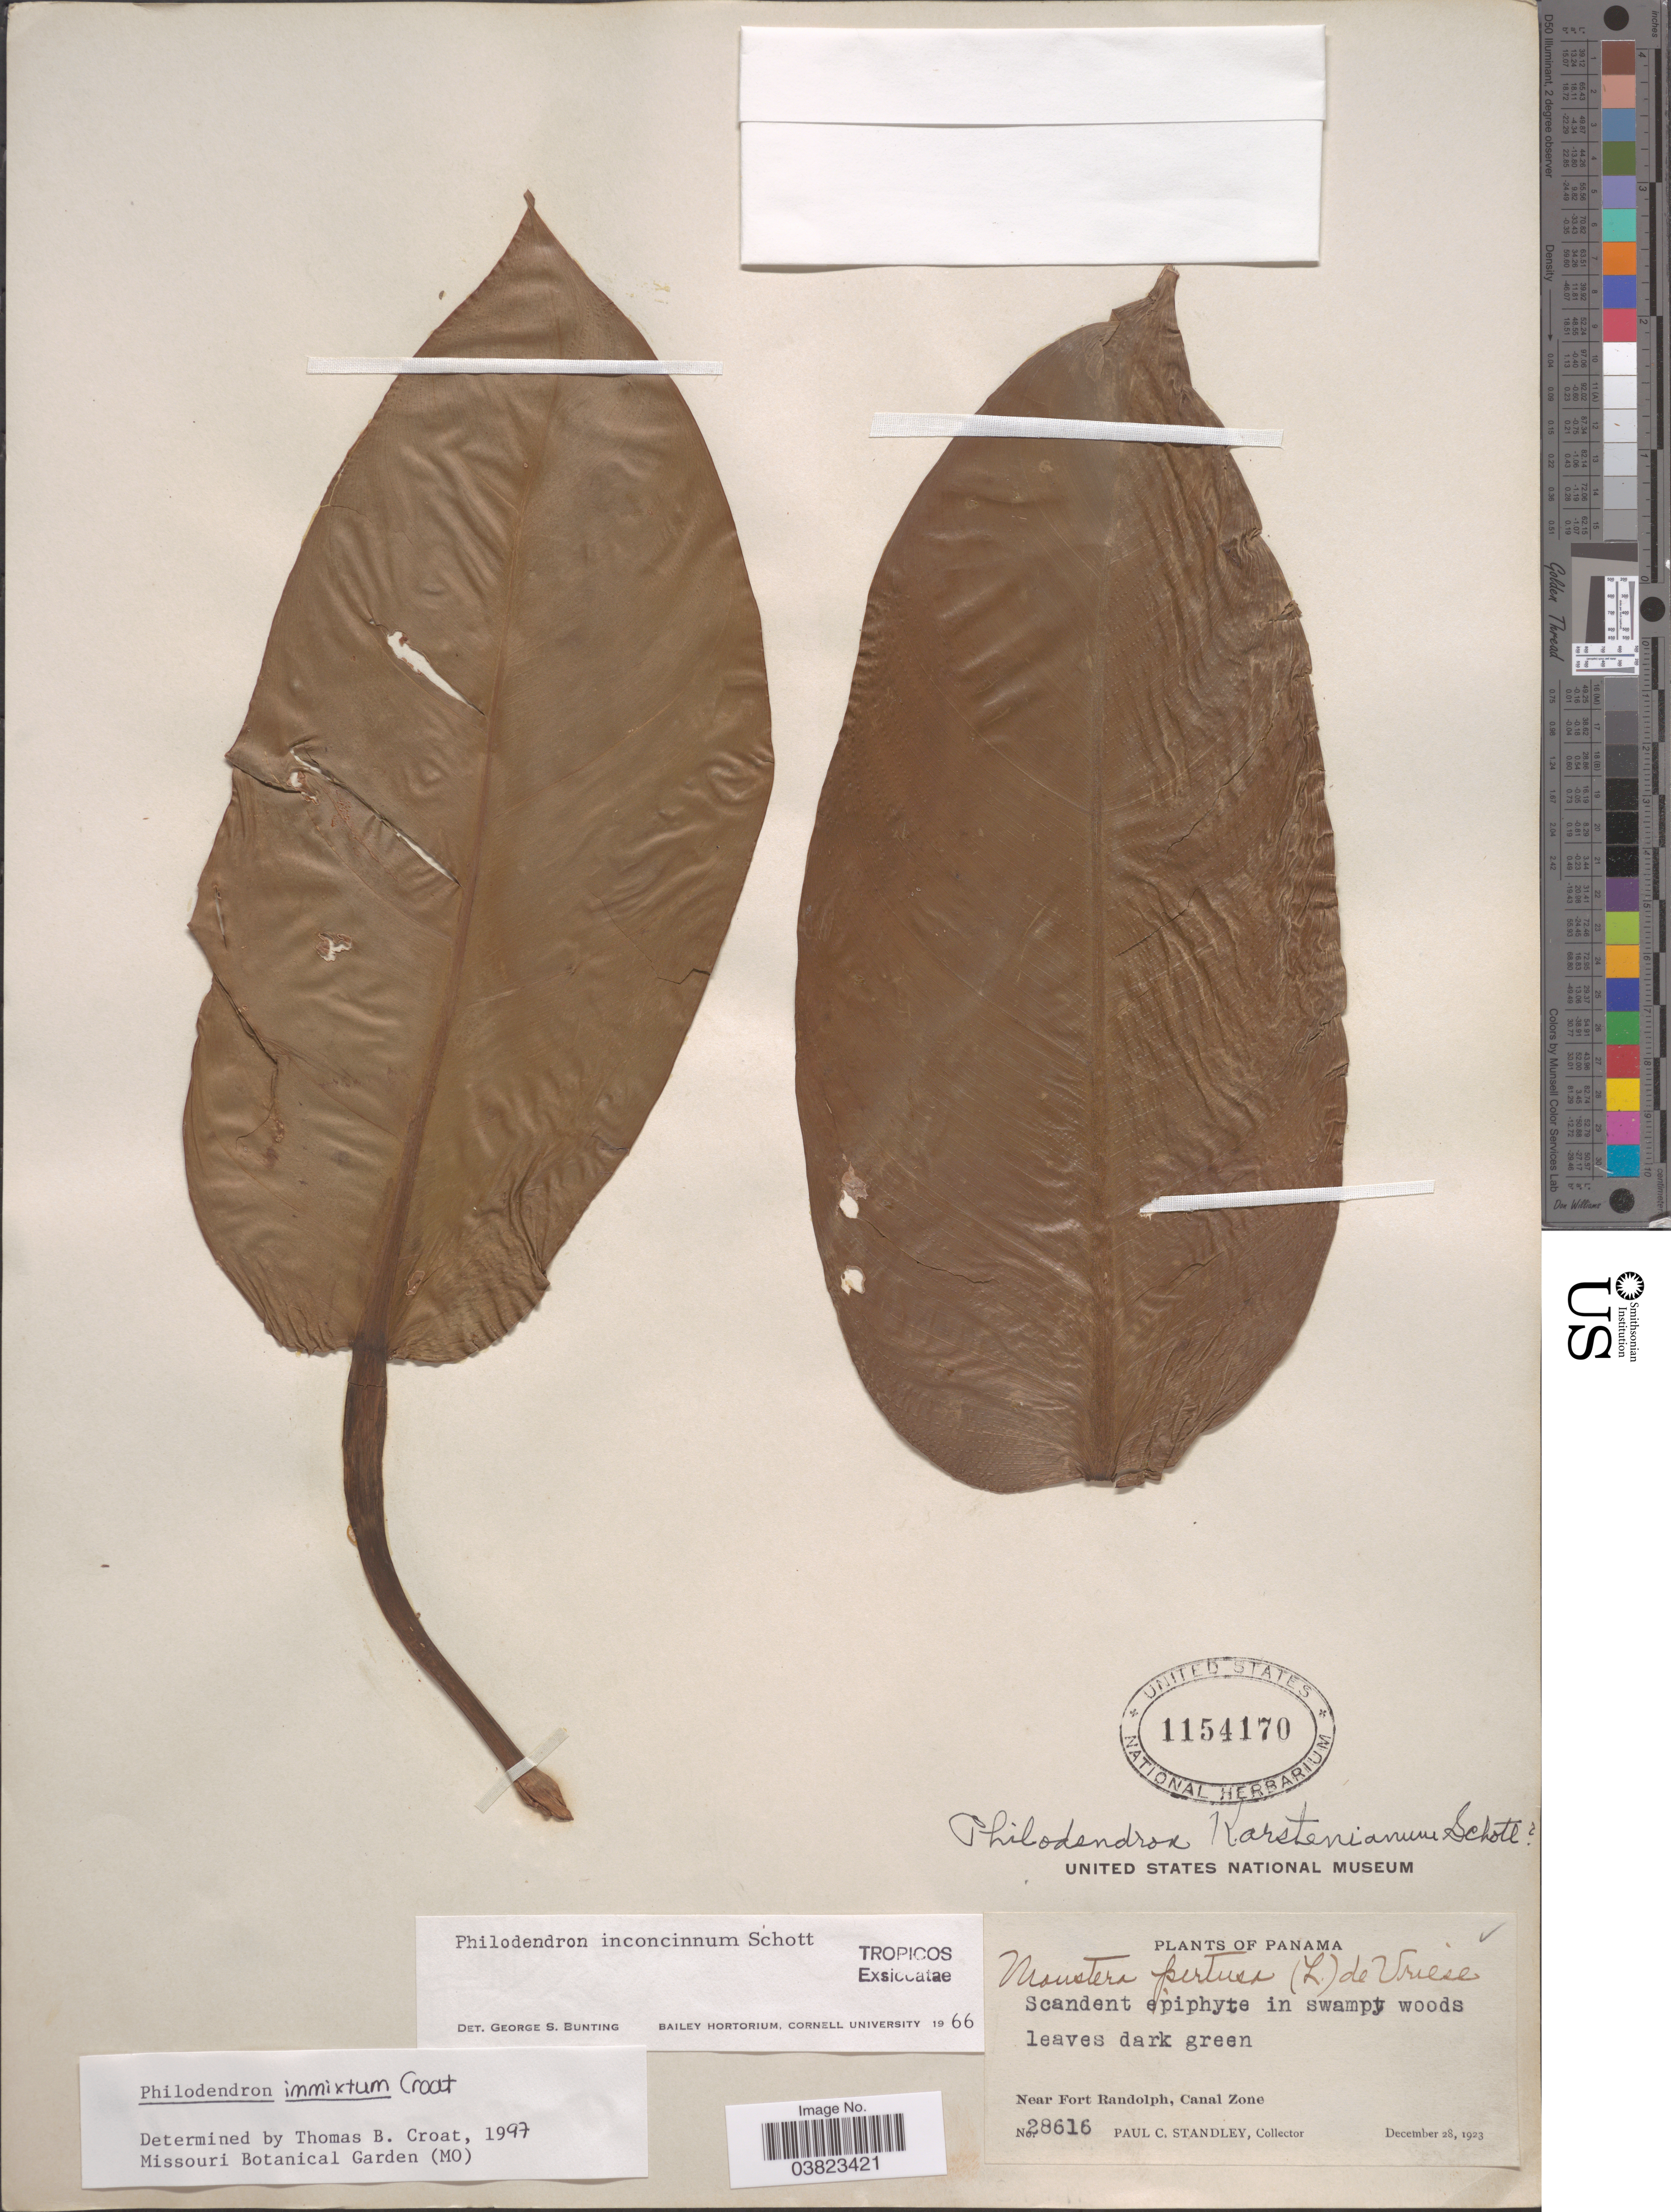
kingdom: Plantae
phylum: Tracheophyta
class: Liliopsida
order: Alismatales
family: Araceae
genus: Philodendron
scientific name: Philodendron immixtum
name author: Croat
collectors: P. C. Standley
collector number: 28616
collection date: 1923-12-28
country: Panama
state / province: Colón / Panamá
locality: Near Fort Randolph, Canal Zone.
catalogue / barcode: US 1154170